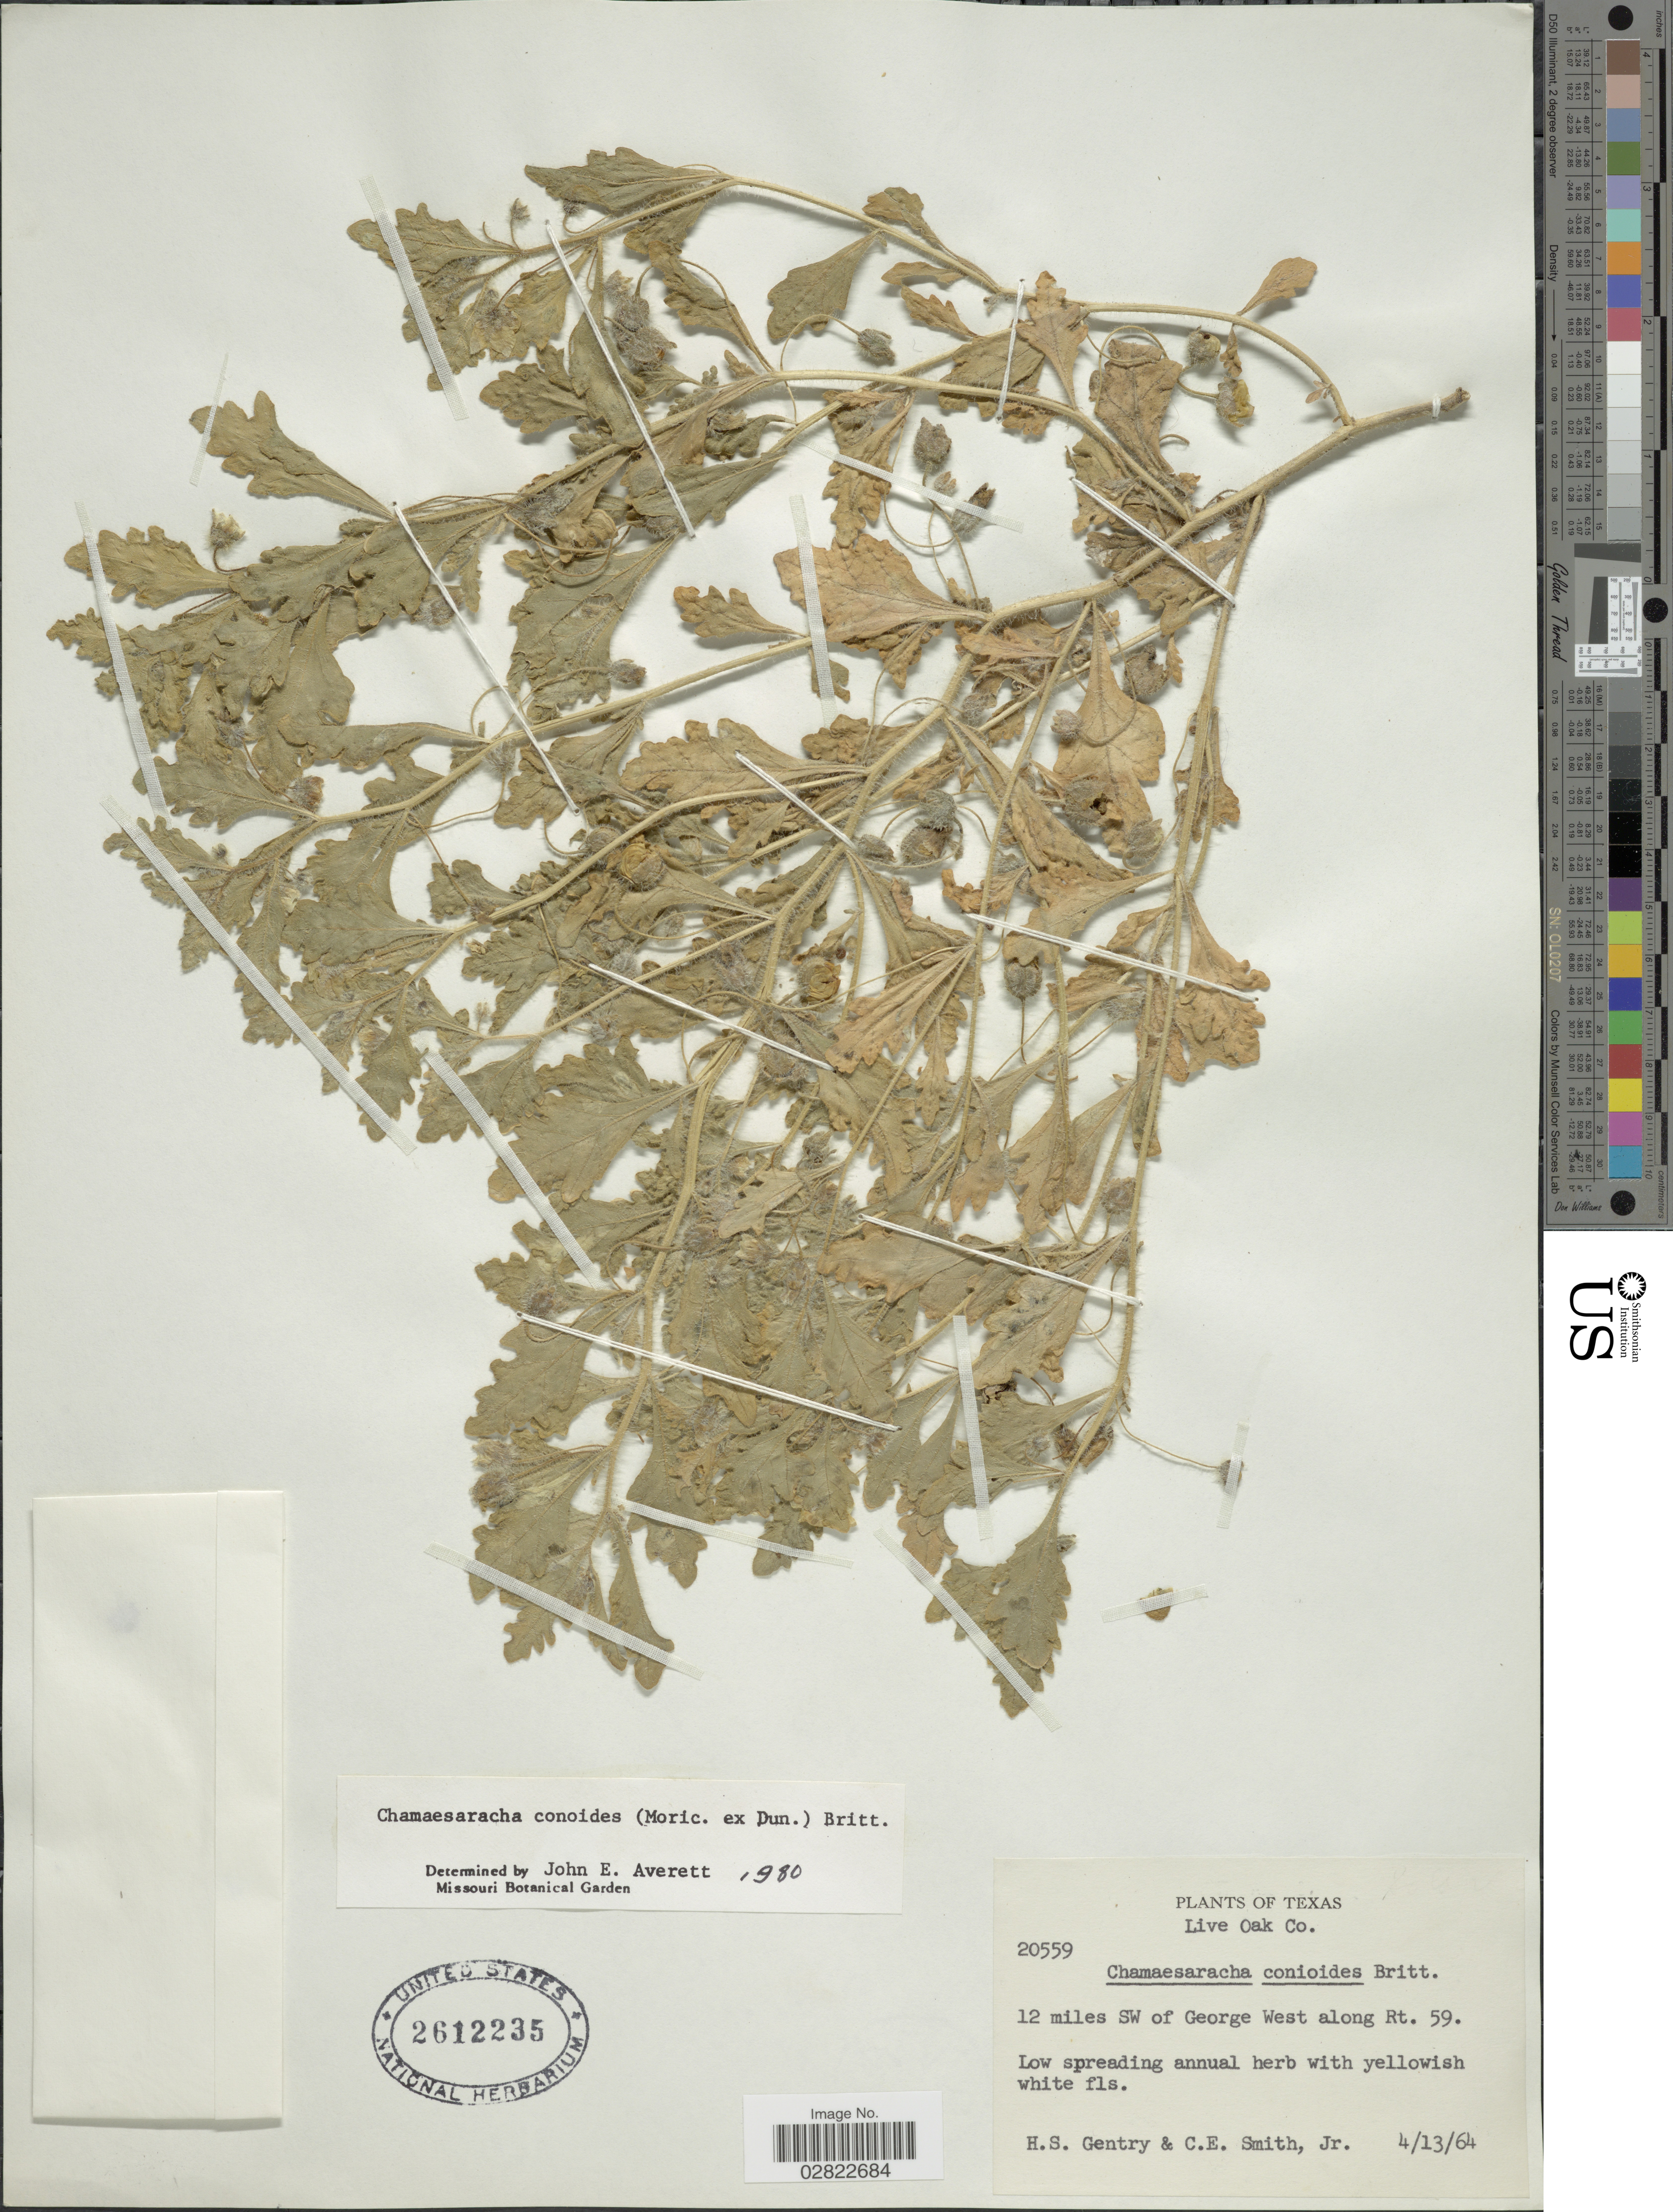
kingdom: Plantae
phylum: Tracheophyta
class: Magnoliopsida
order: Solanales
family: Solanaceae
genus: Chamaesaracha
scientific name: Chamaesaracha coniodes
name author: (Moric. ex Dunal) Britton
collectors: H. S. Gentry & G. E. Smith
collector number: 20559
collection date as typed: Transcribed d/m/y: 13/4/64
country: United States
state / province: Texas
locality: Live Oak Co., 12 miles SW of George West along Rt. 59.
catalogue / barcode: US 2612235